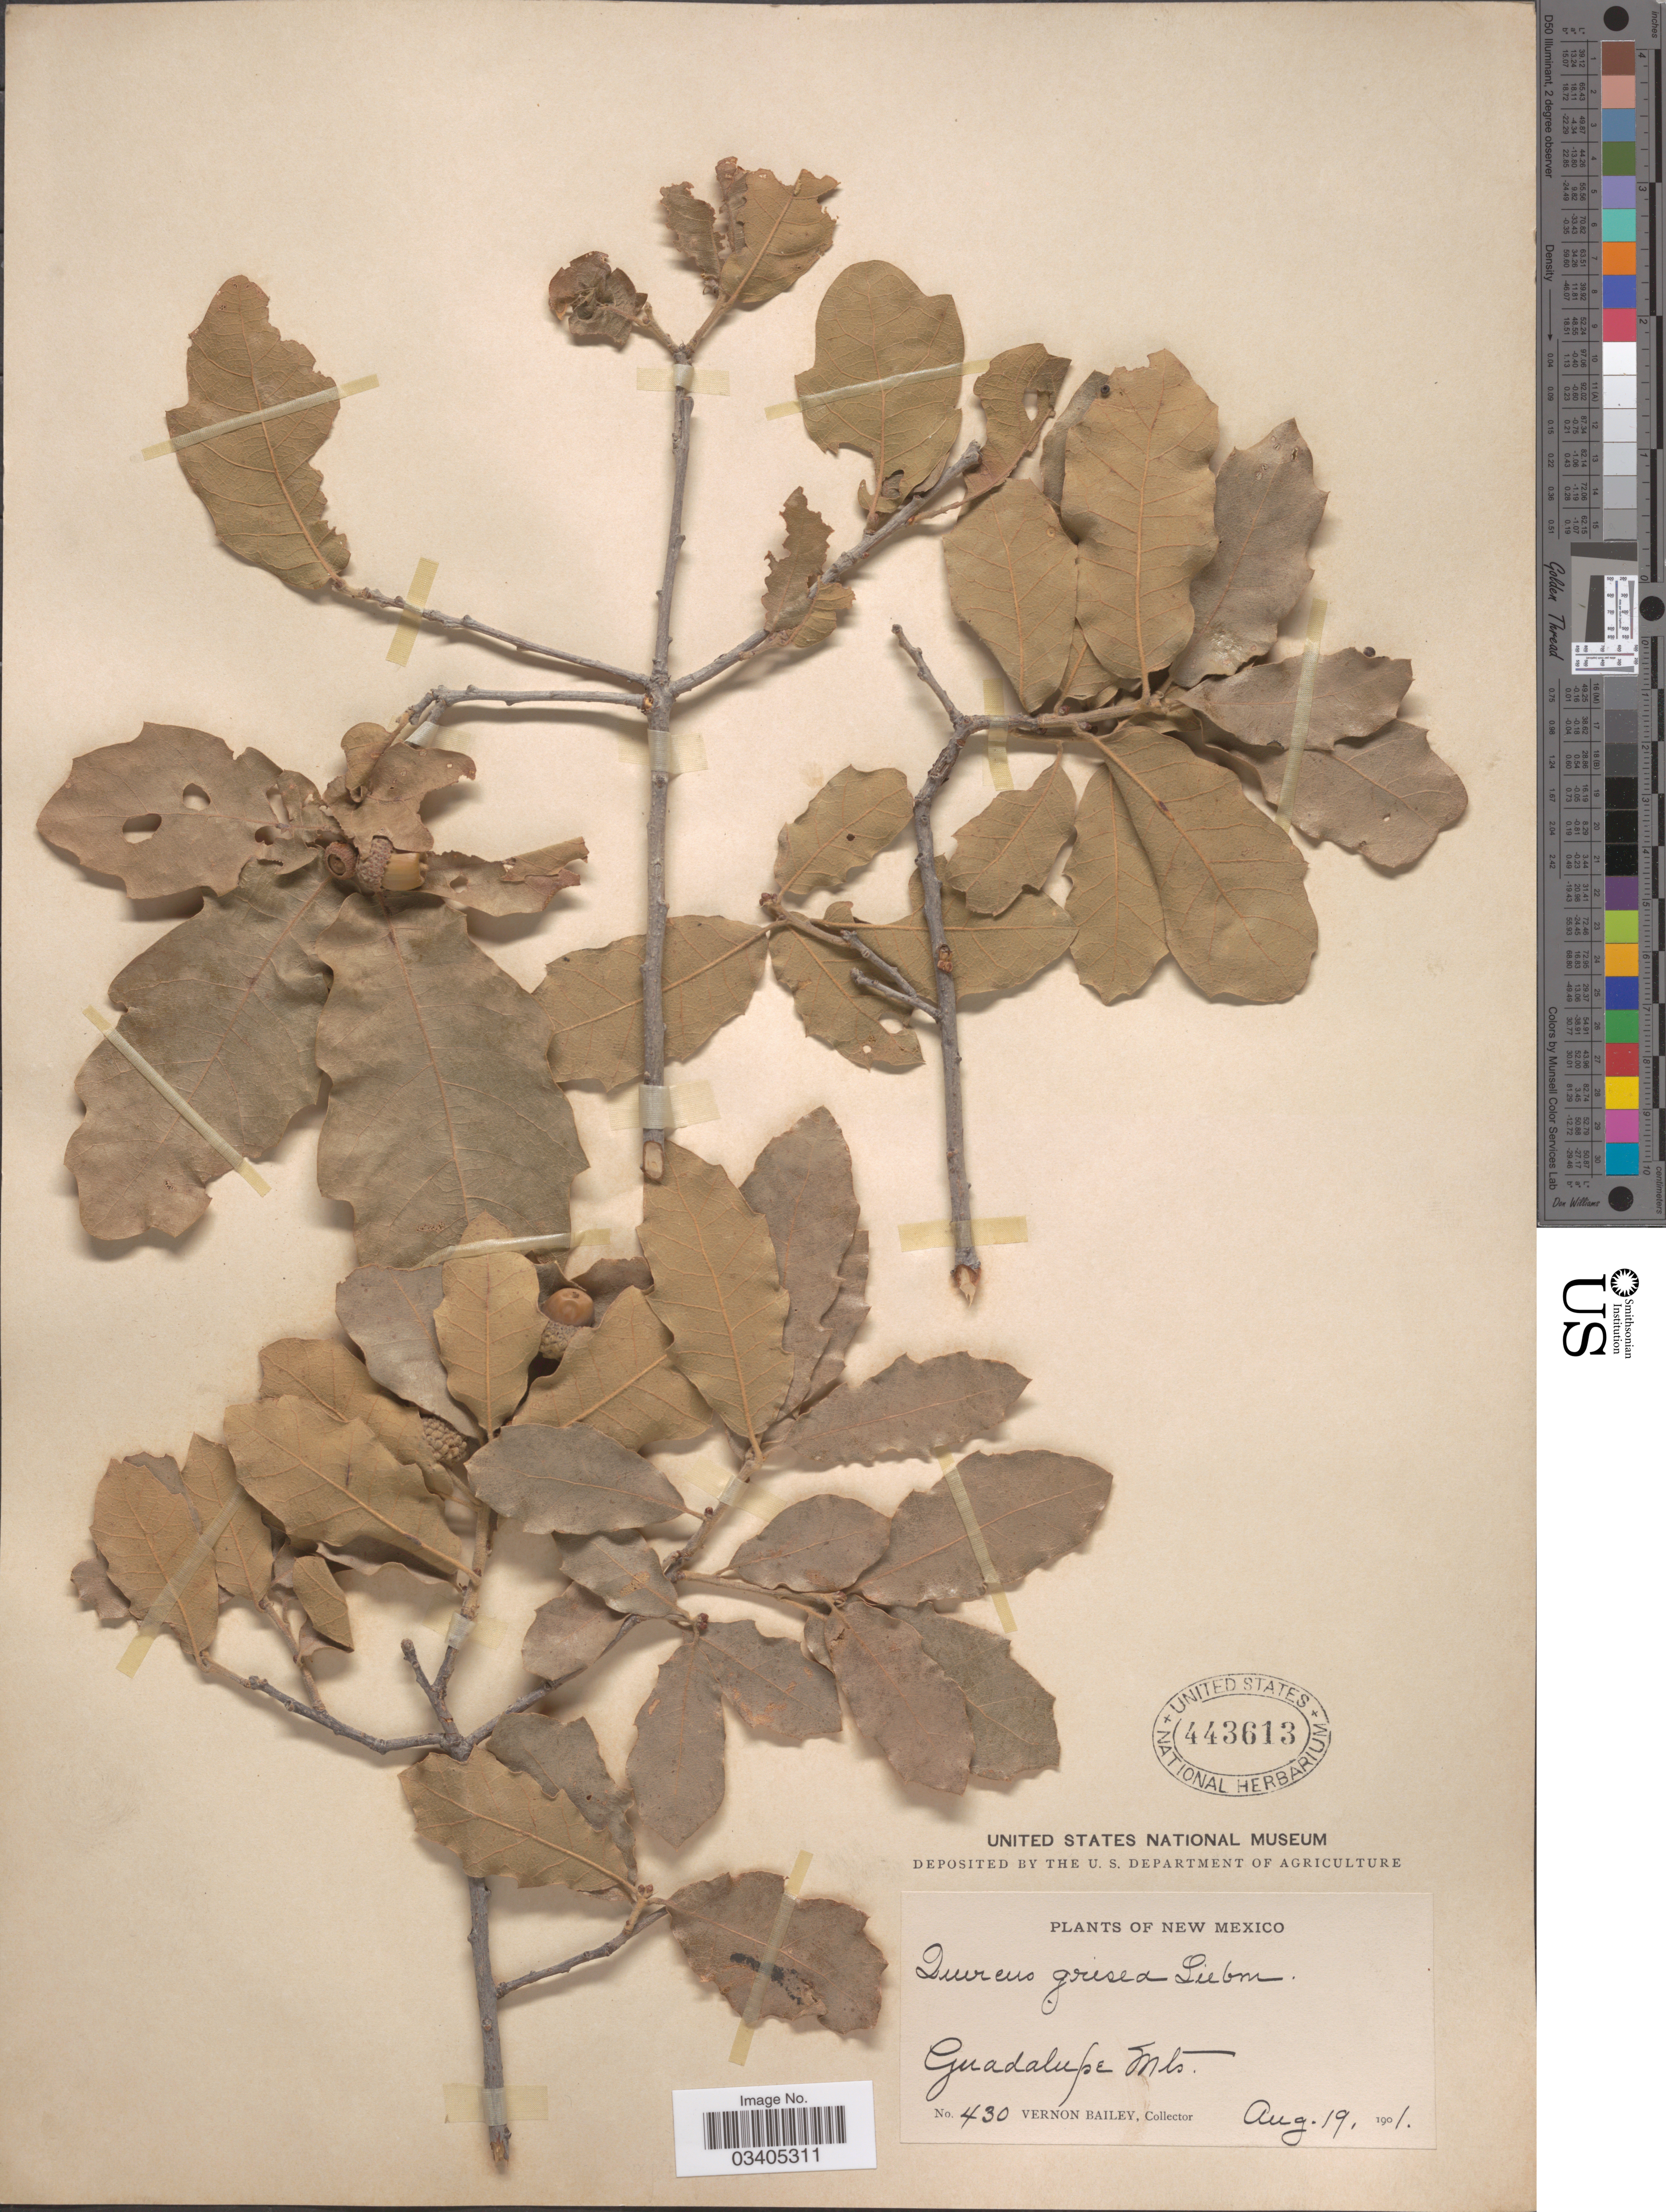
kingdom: Plantae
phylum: Tracheophyta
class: Magnoliopsida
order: Fagales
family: Fagaceae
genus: Quercus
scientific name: Quercus grisea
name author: Liebm.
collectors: V. O. Bailey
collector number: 430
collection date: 1901-08-19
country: United States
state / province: New Mexico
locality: Guadalupe Mts.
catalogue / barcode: US 443613